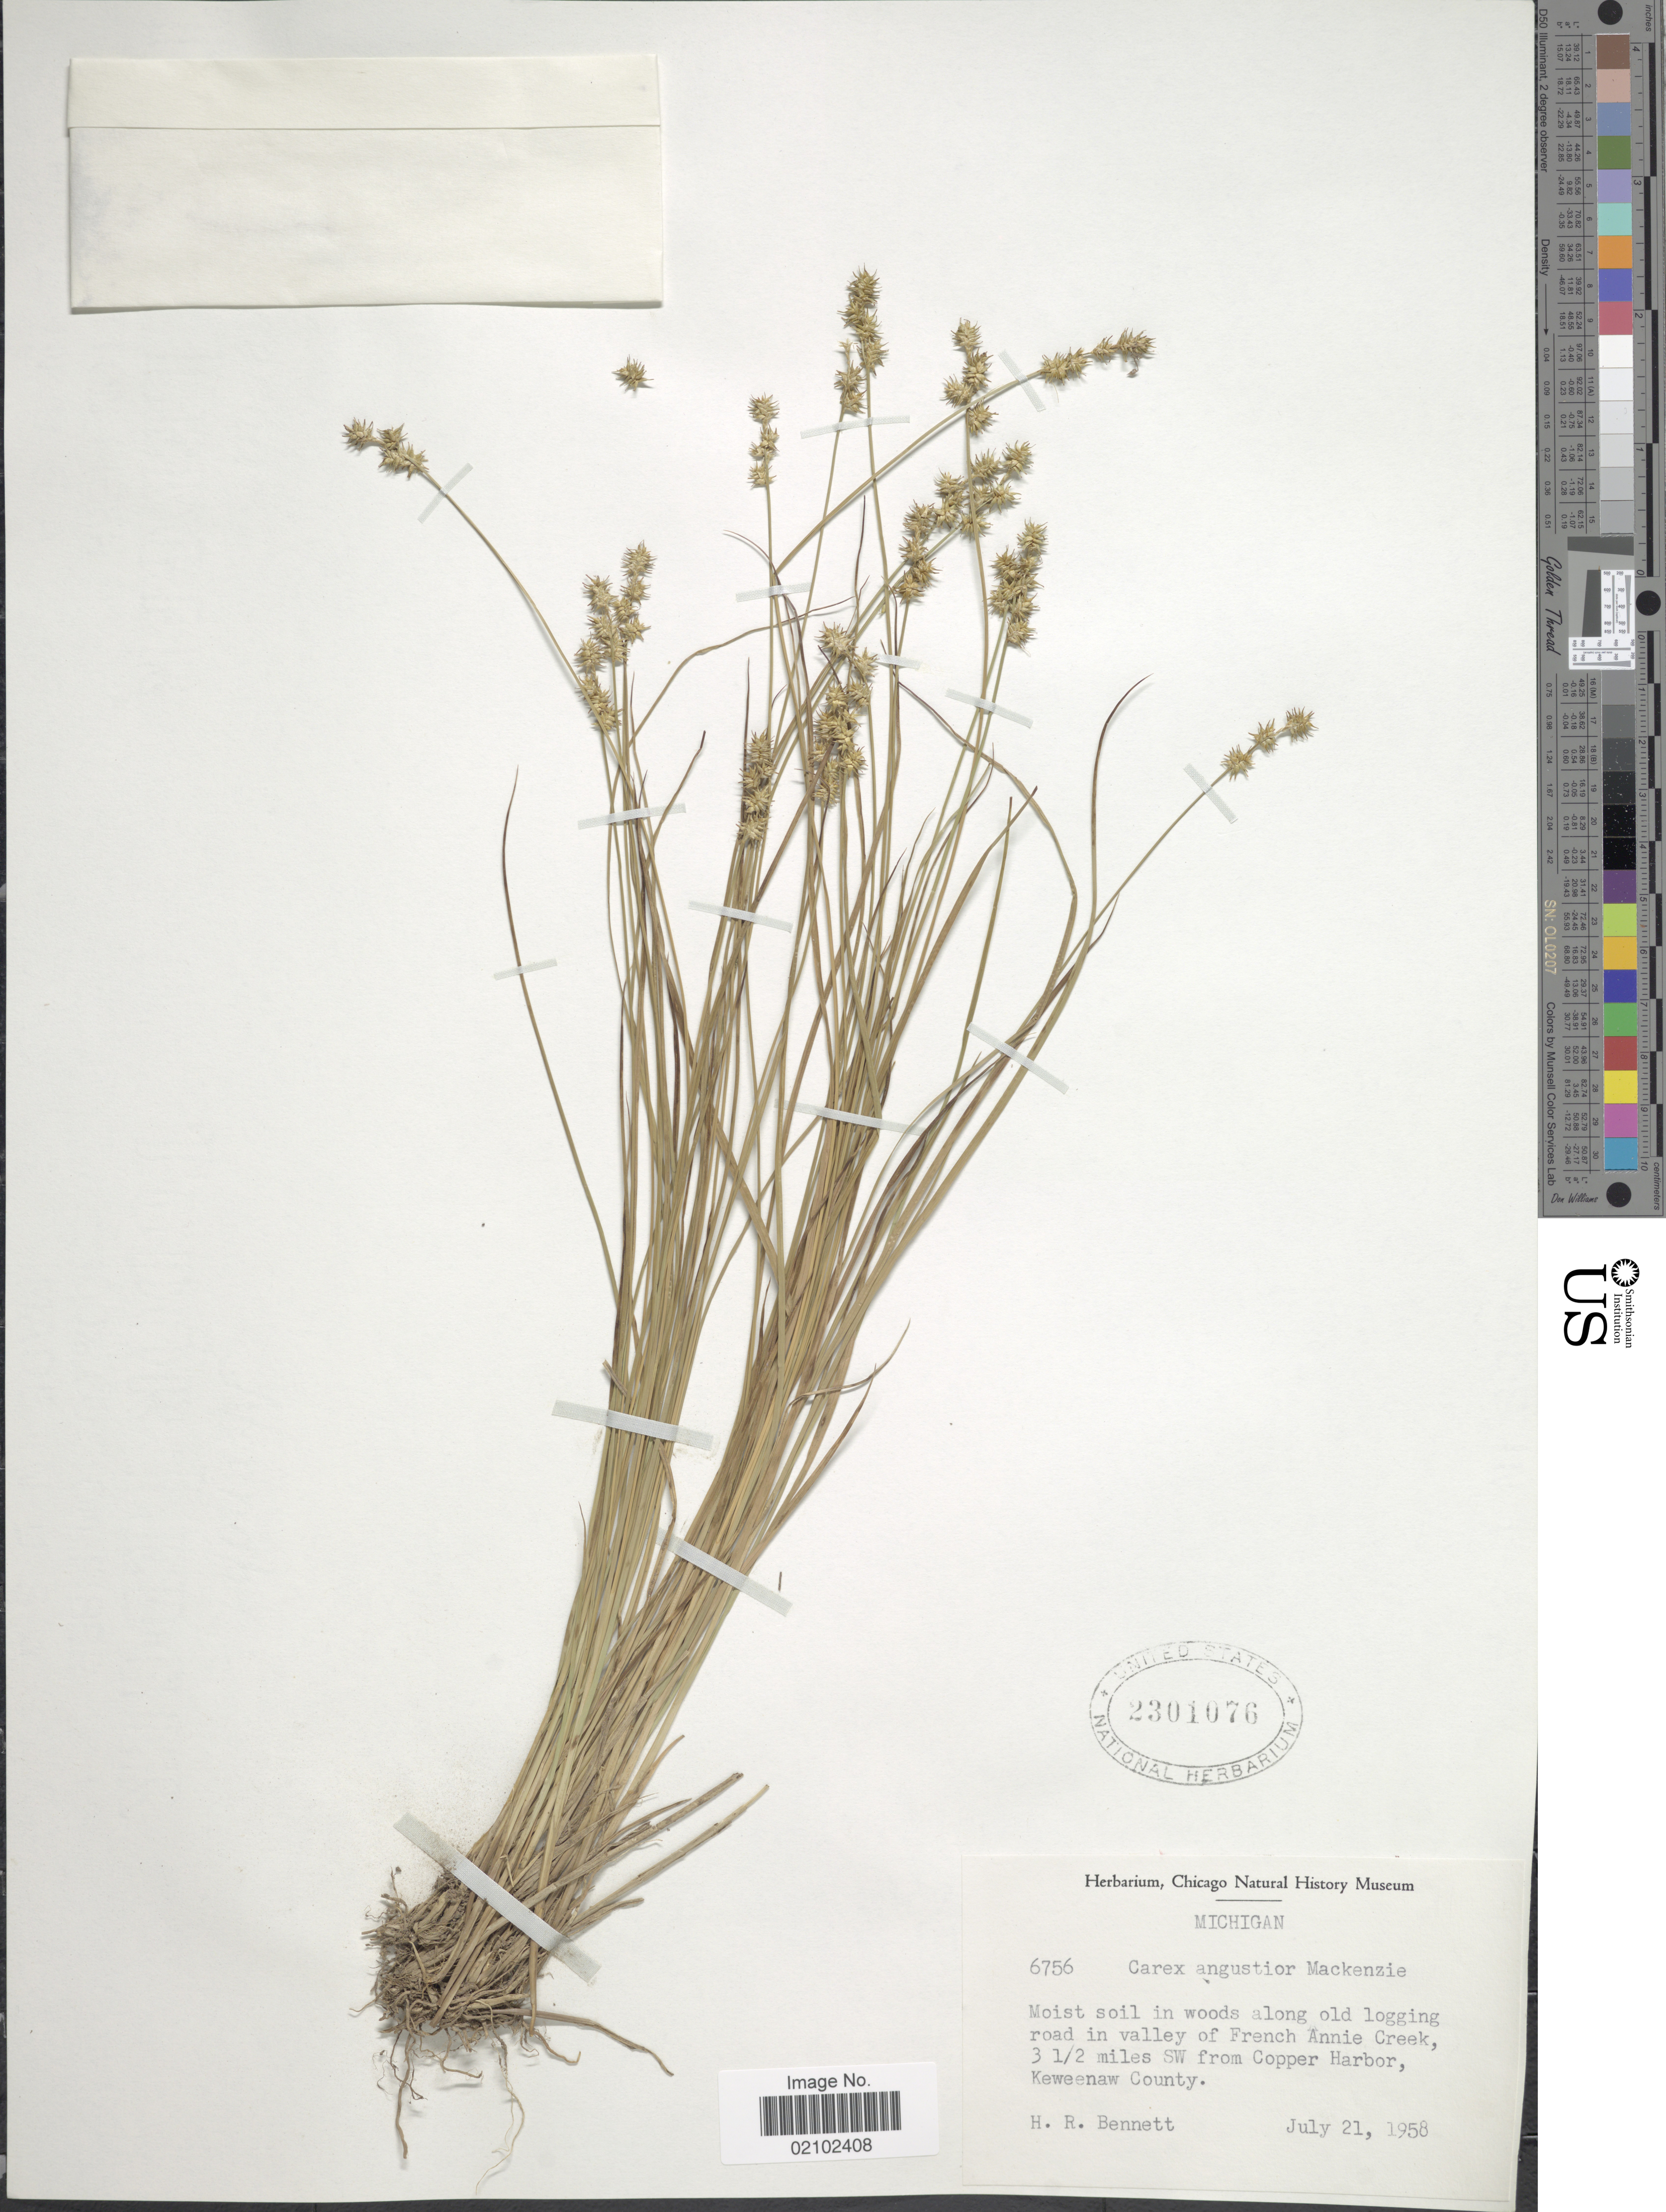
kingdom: Plantae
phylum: Tracheophyta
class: Liliopsida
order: Poales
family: Cyperaceae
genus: Carex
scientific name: Carex echinata subsp. echinata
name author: Murray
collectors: H. R. Bennett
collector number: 6756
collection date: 1958-07-21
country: United States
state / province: Michigan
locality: Along old logging road in valley of French Annie Creek, 3 1/2 miles SSW from Copper Harbor, Keweenaw County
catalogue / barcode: US 2301076